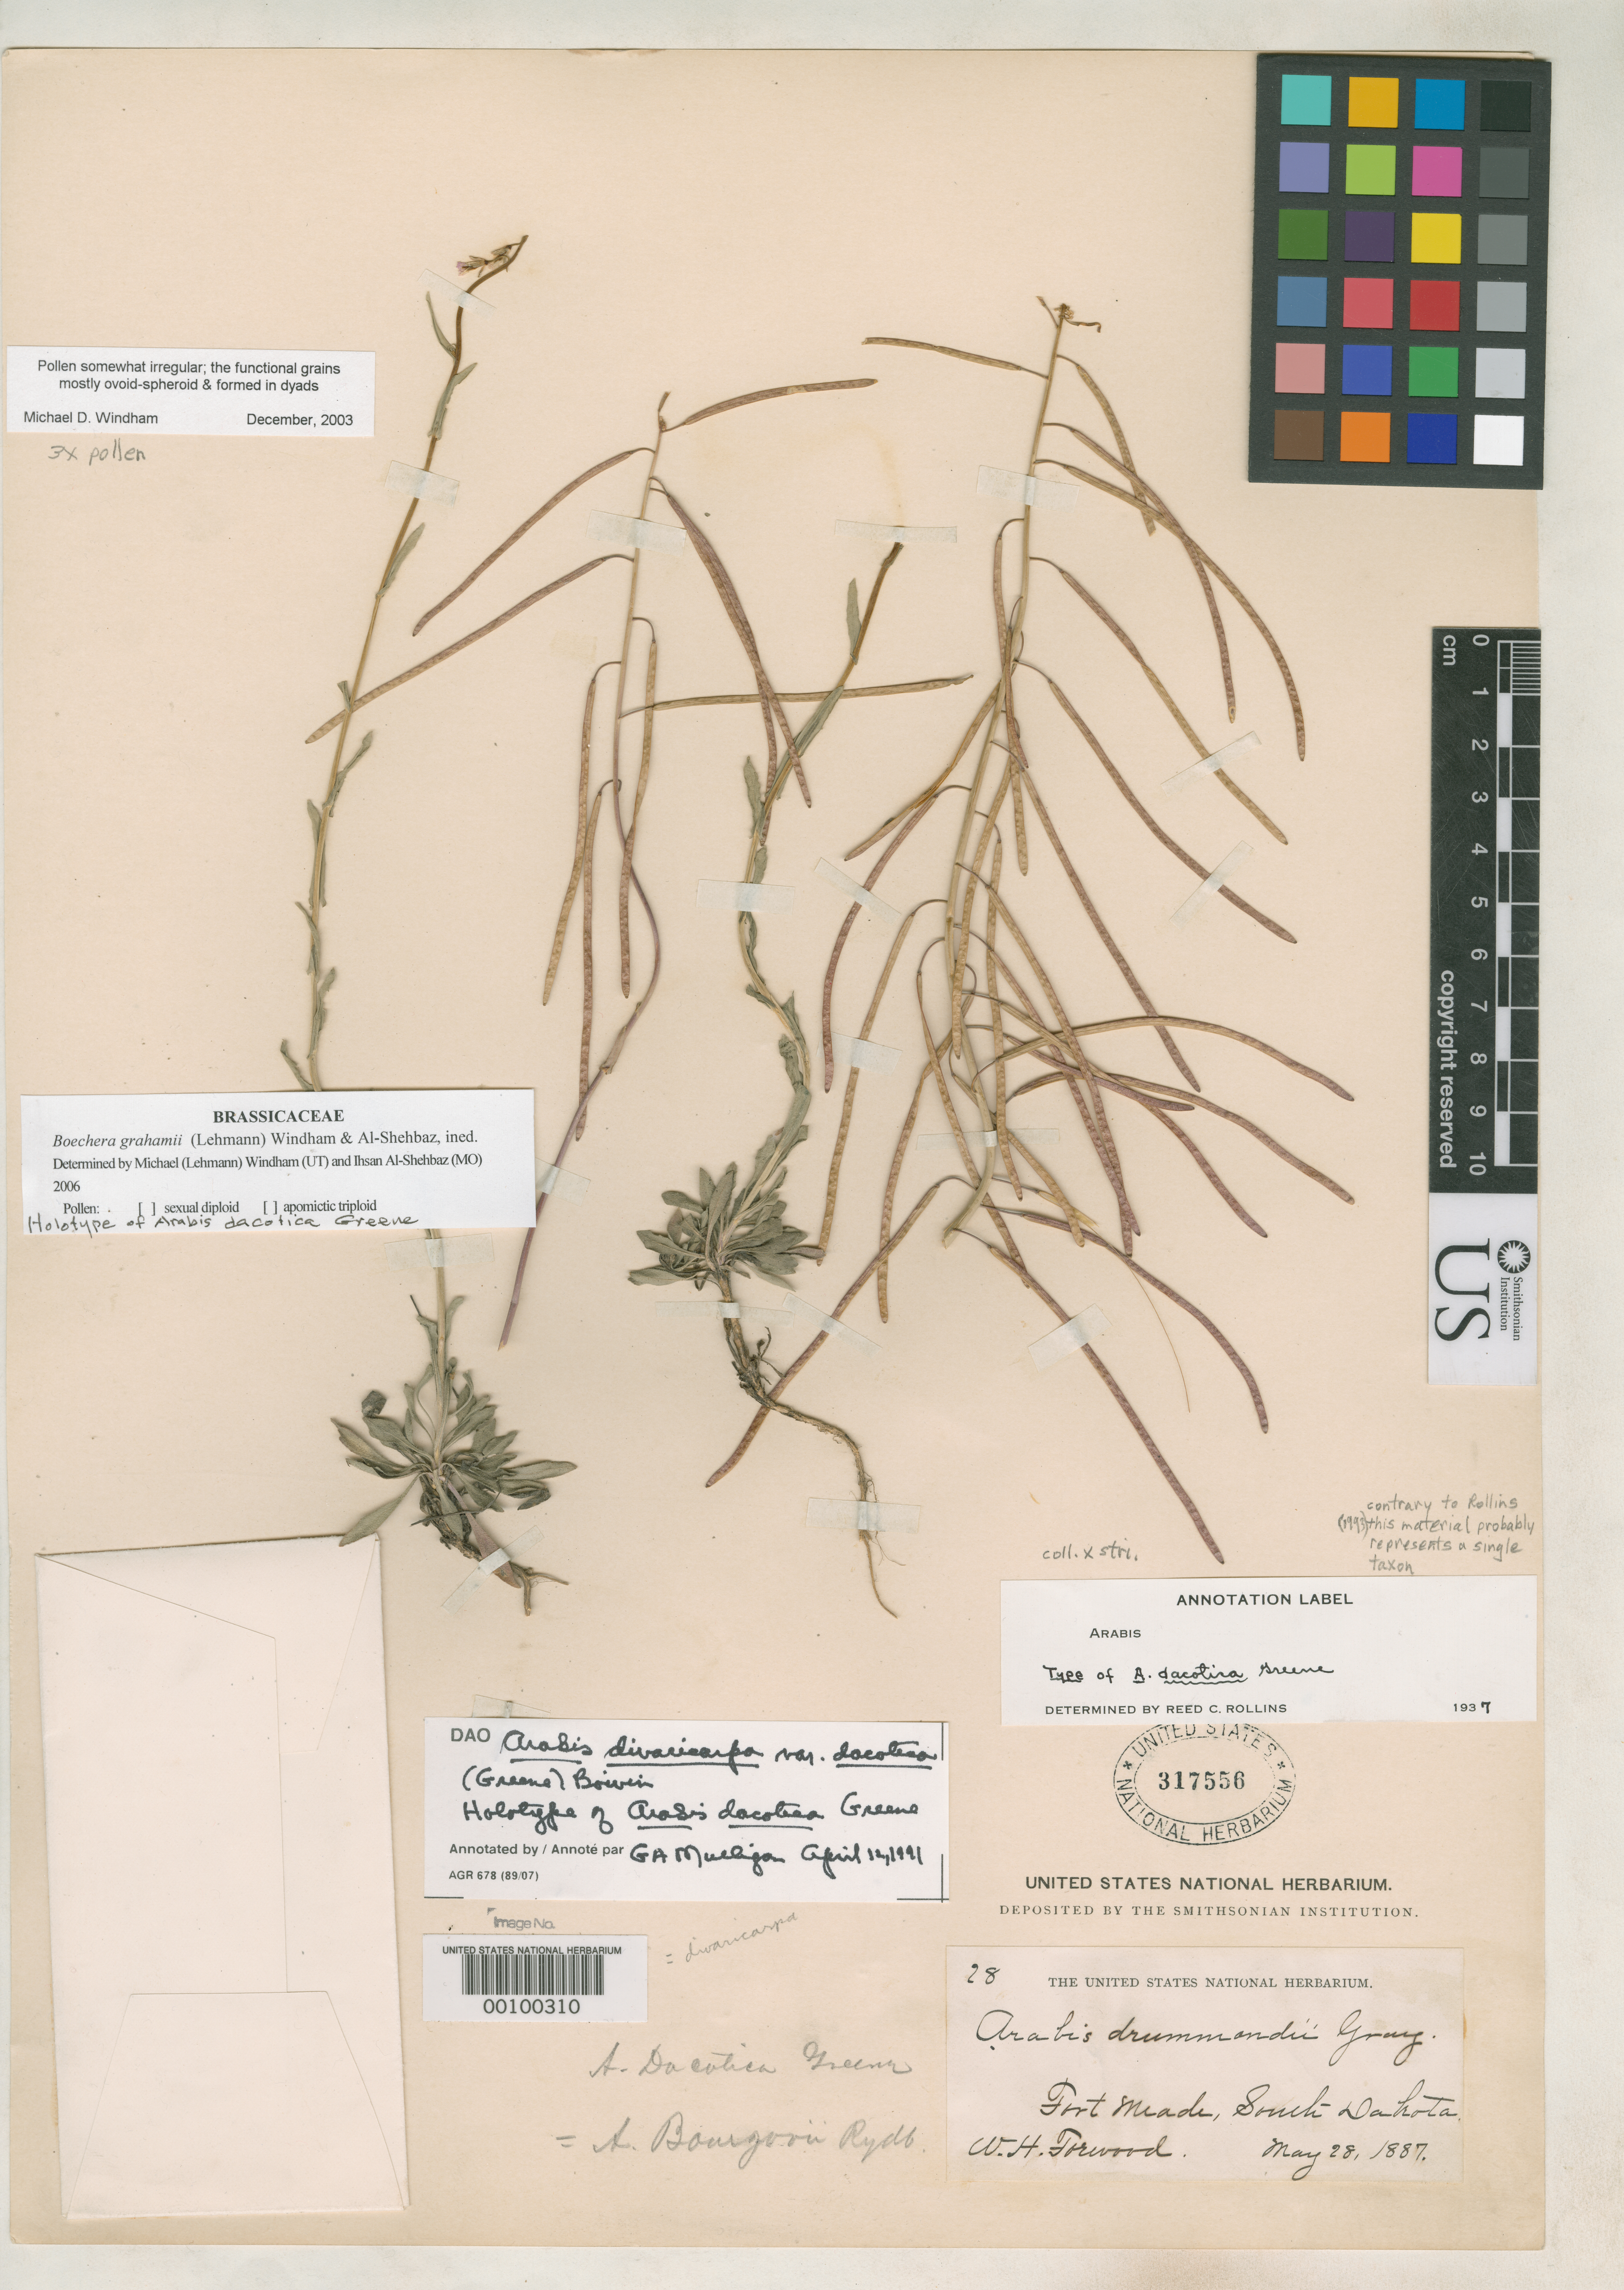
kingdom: Plantae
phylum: Tracheophyta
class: Magnoliopsida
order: Brassicales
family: Brassicaceae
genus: Arabis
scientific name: Arabis dacotica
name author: Greene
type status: Holotype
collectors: W. Forwood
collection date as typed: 28 May 1887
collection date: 1887-05-28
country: United States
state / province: South Dakota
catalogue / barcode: US 317556